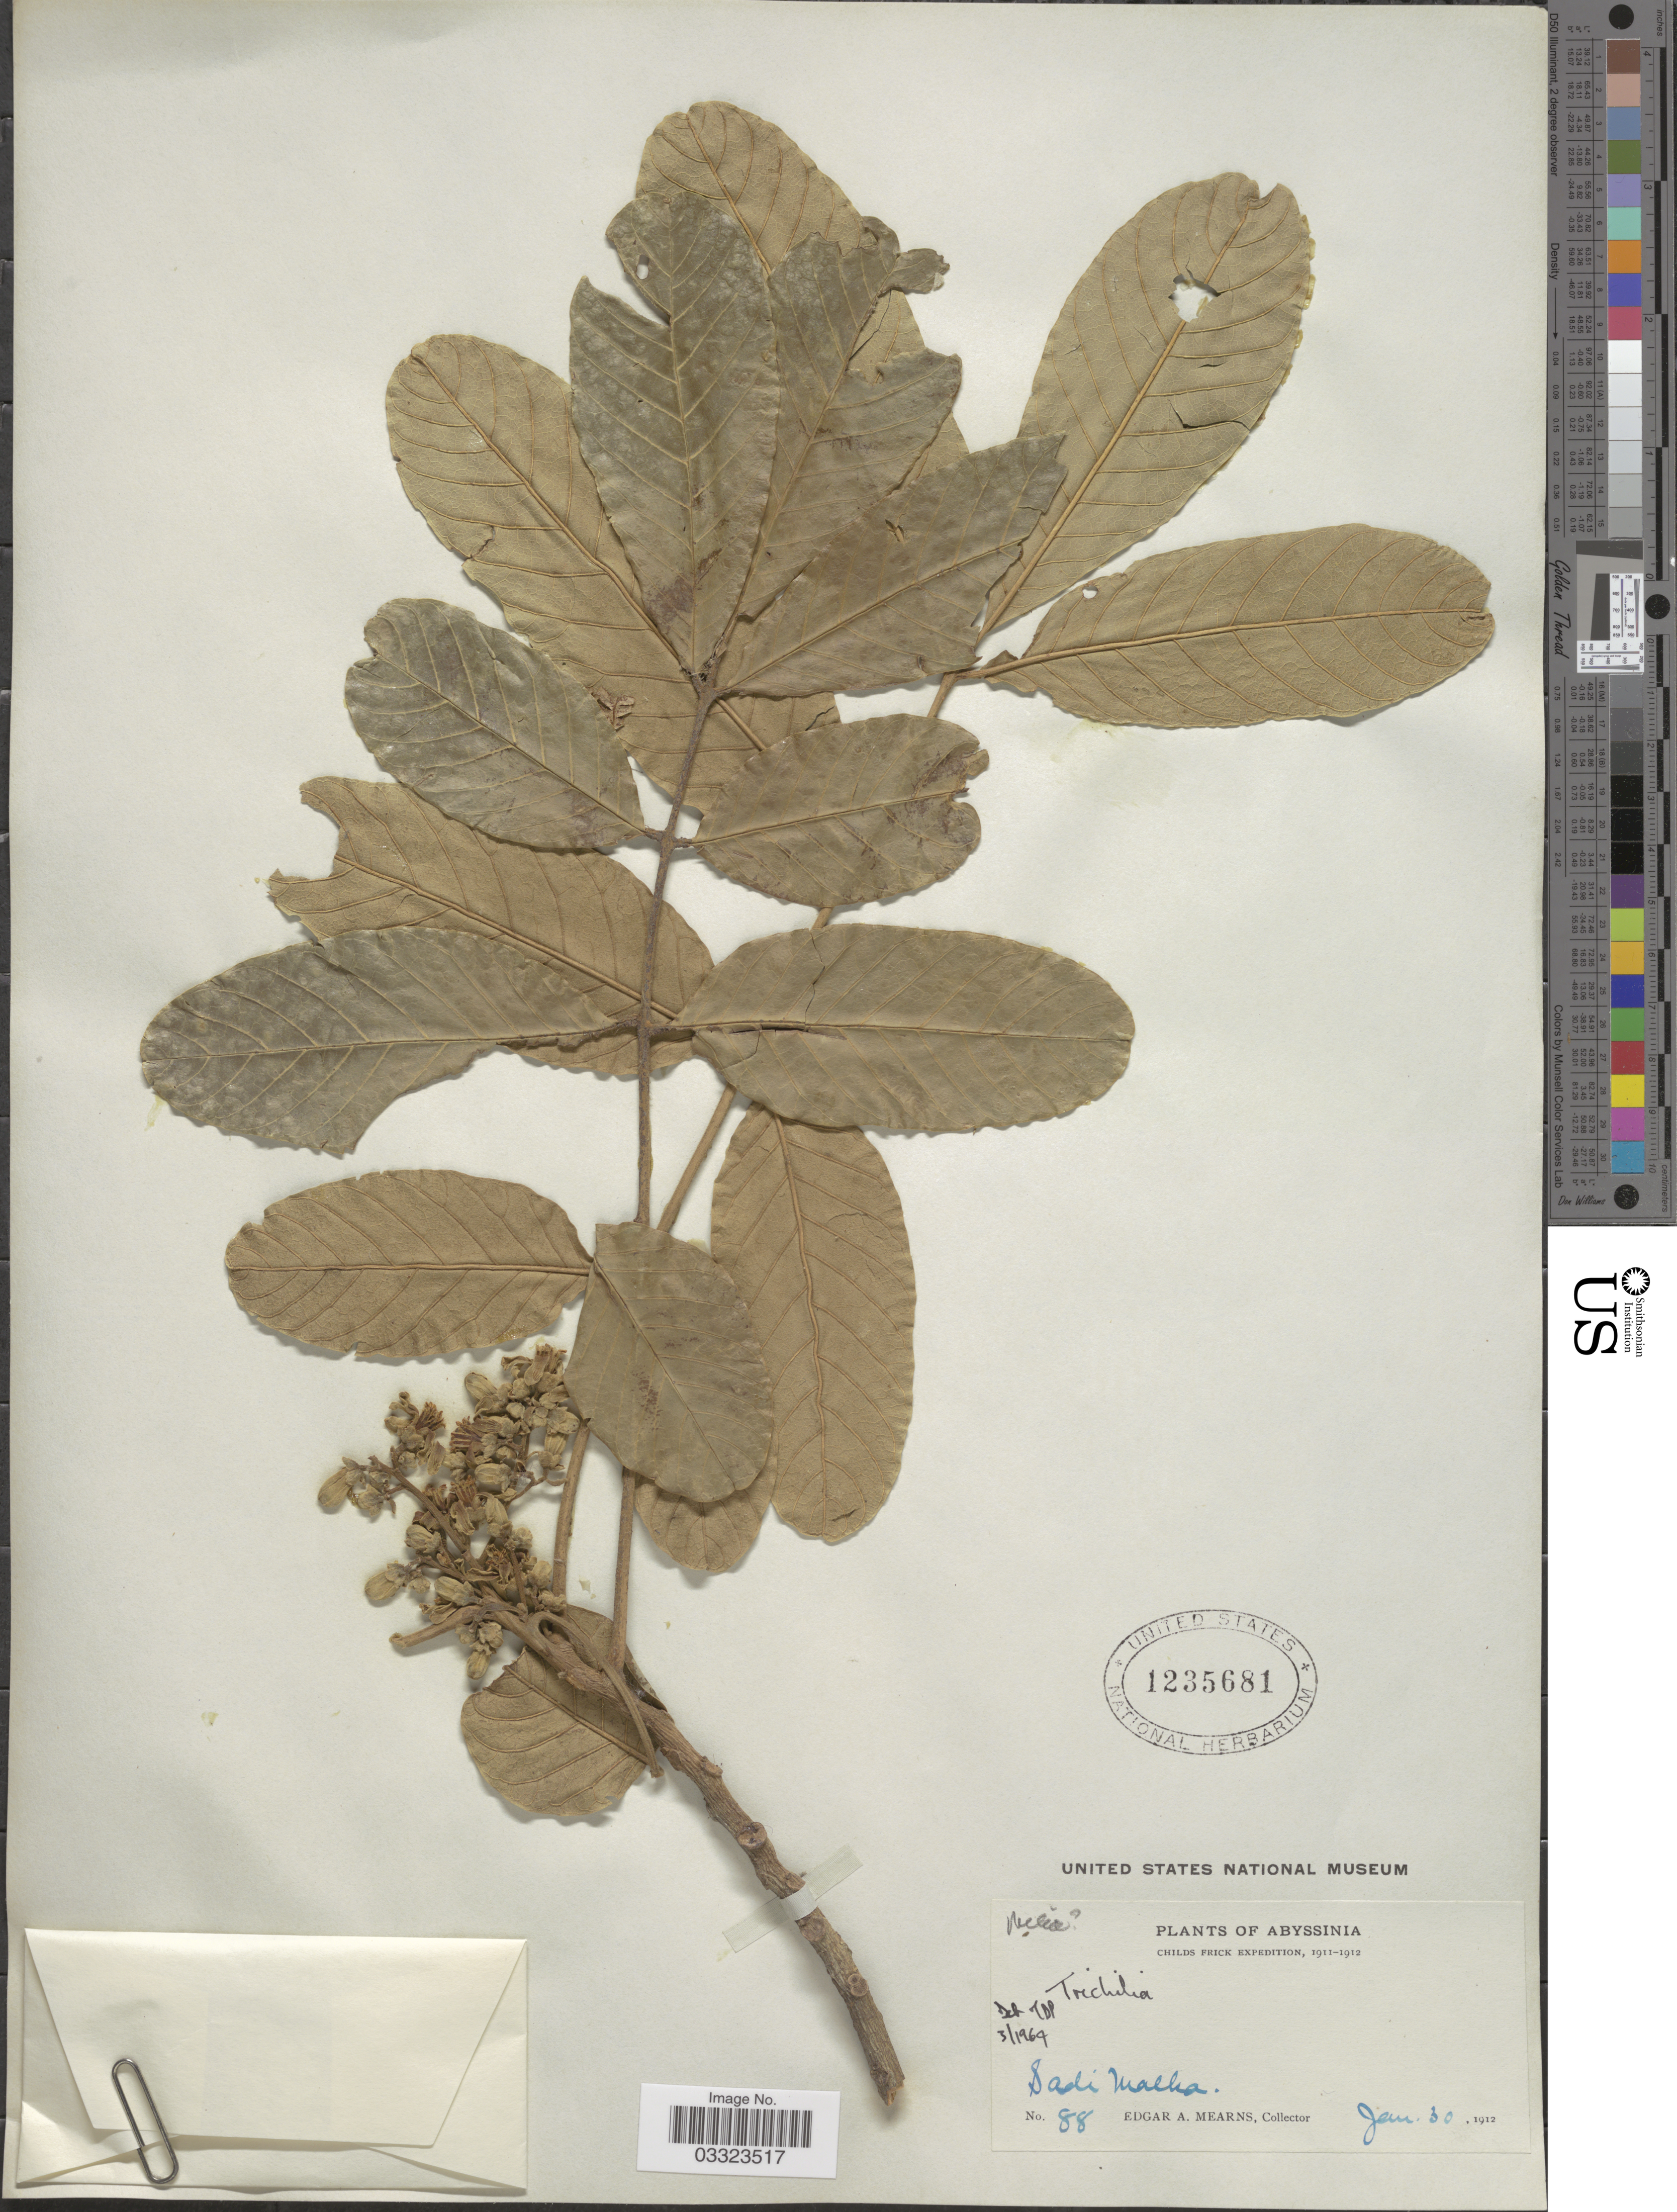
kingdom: Plantae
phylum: Tracheophyta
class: Magnoliopsida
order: Sapindales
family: Meliaceae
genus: Trichilia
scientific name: Trichilia heudelotii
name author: Planch. ex Oliv.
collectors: E. A. Mearns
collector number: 88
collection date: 1912-01-30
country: Ethiopia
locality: Abyssinia. Sadi Malka [unsure placement].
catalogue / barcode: US 1235681